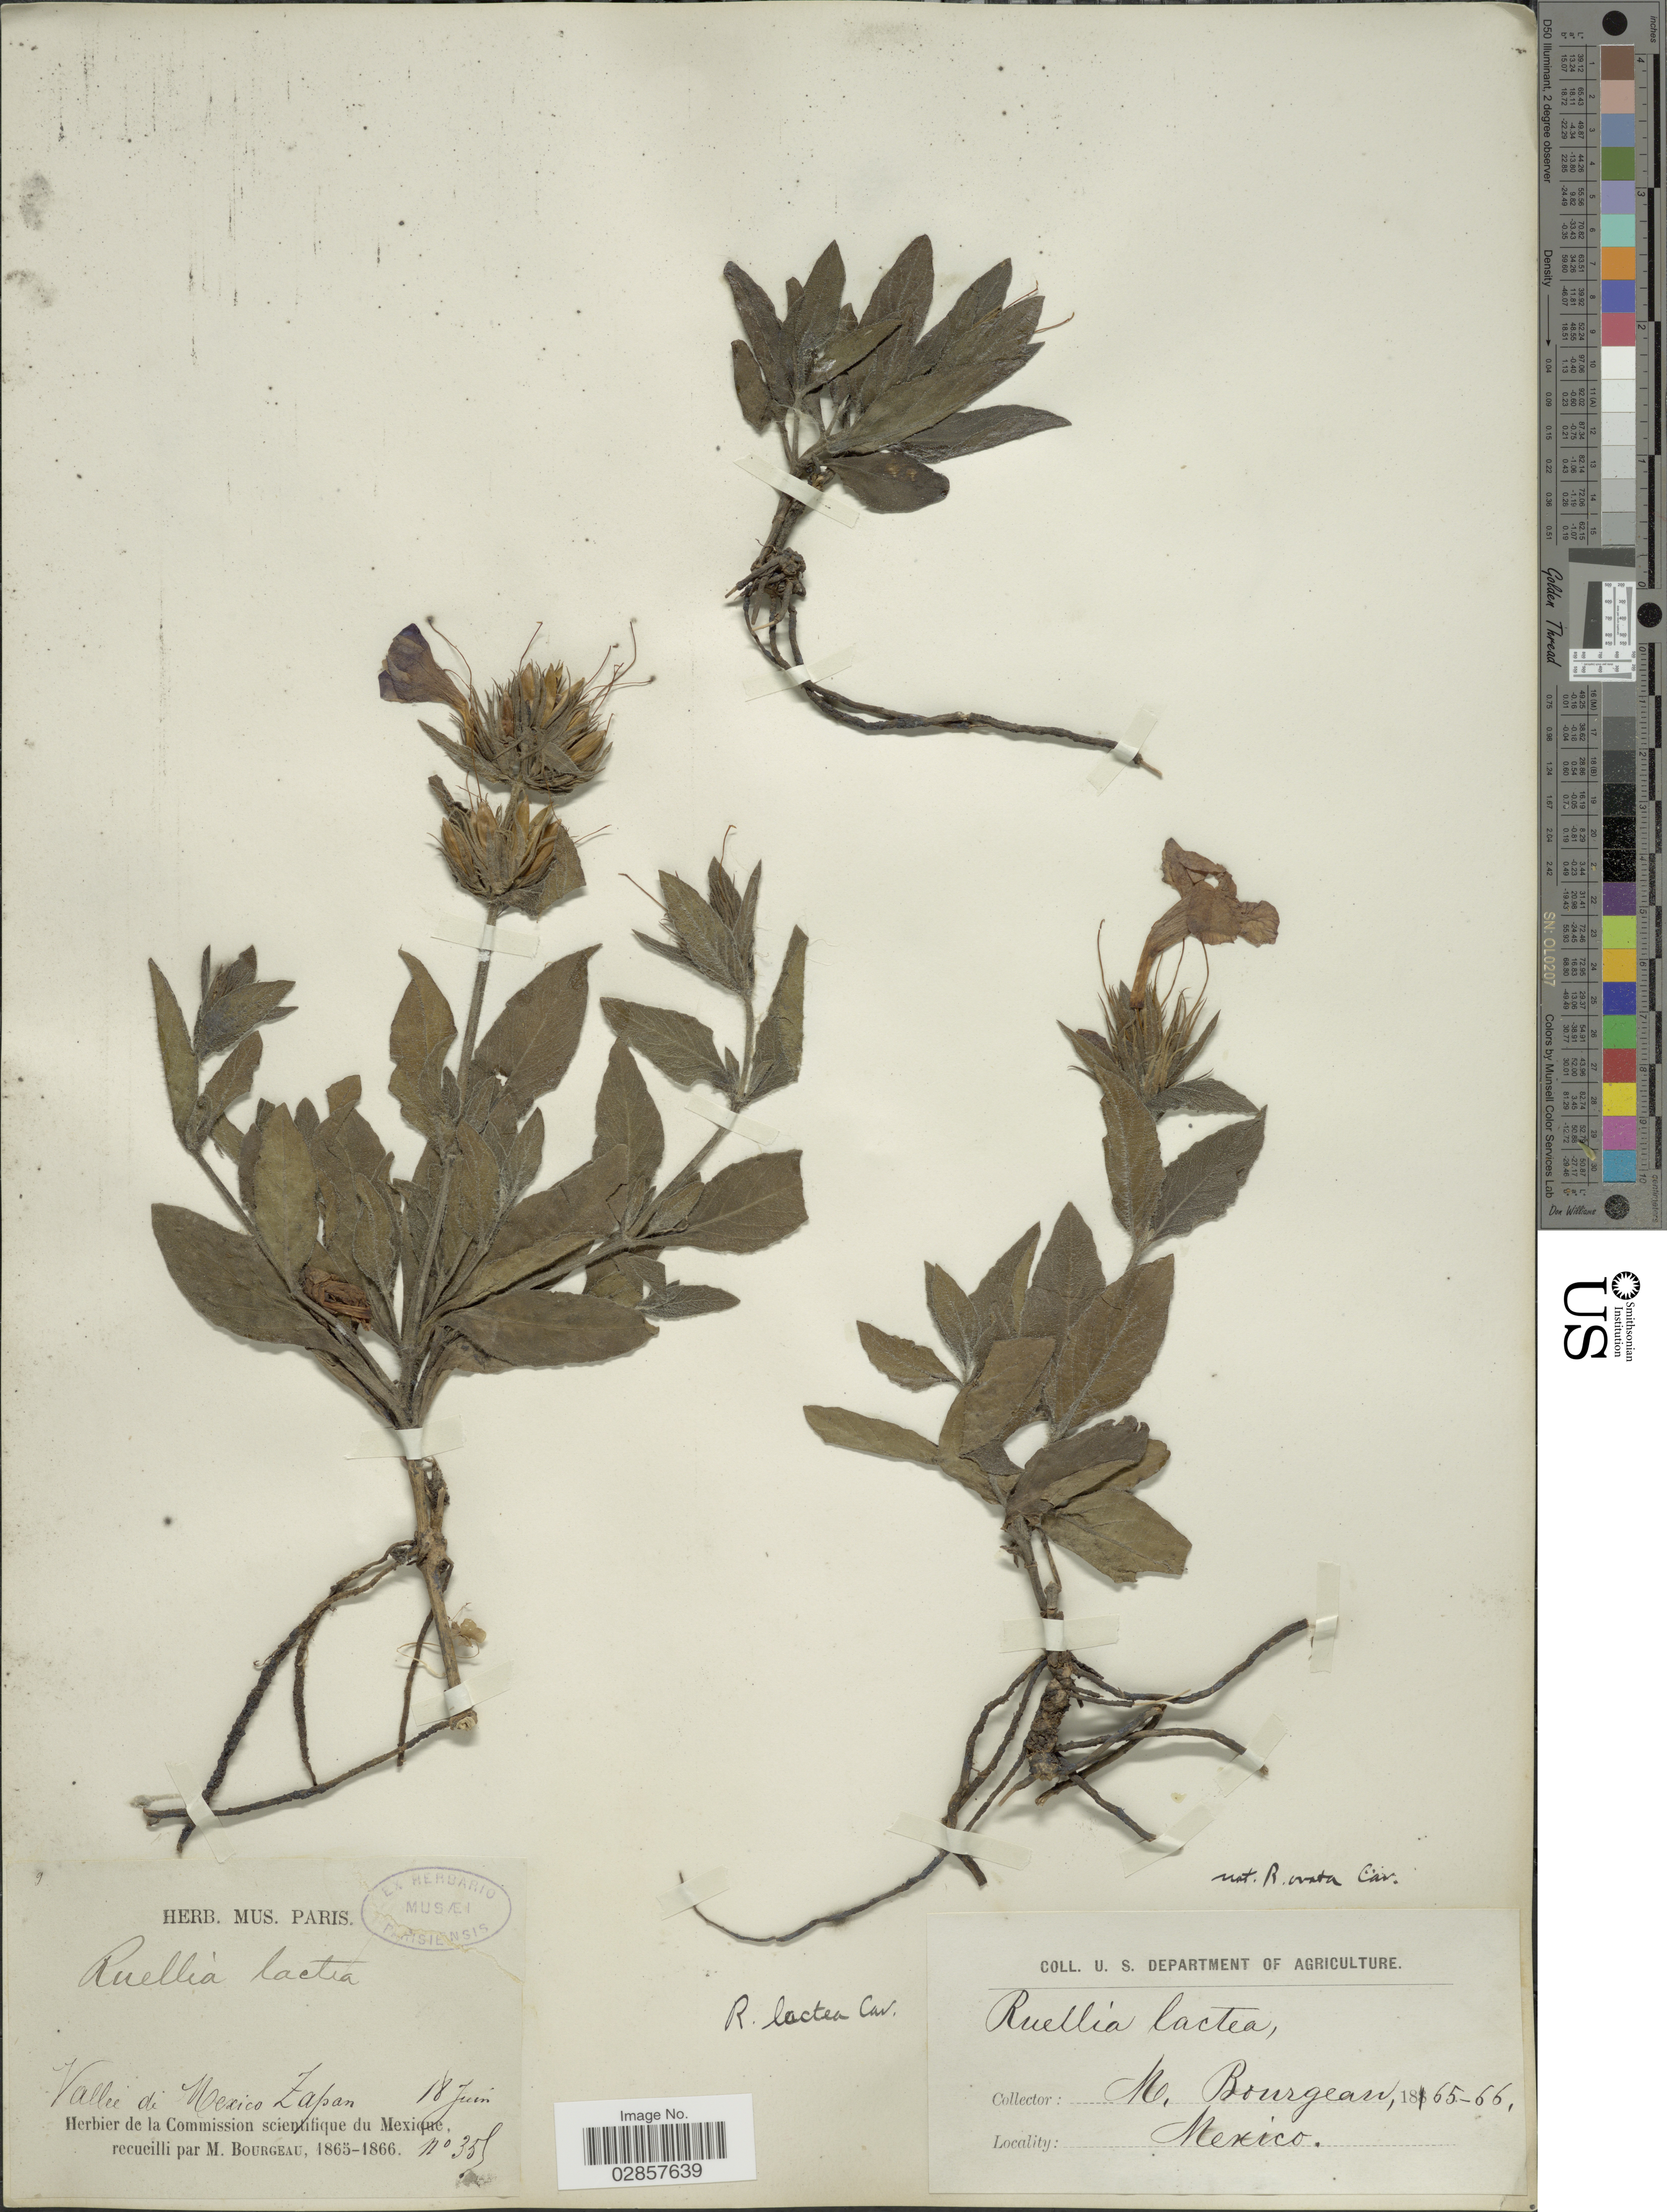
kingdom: Plantae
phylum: Tracheophyta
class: Magnoliopsida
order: Lamiales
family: Acanthaceae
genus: Ruellia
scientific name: Ruellia lactea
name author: Cav.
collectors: M. Bourgeau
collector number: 358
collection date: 1865-06-18/1866-06-18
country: Mexico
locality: Vallee de Mexico, Zapan.